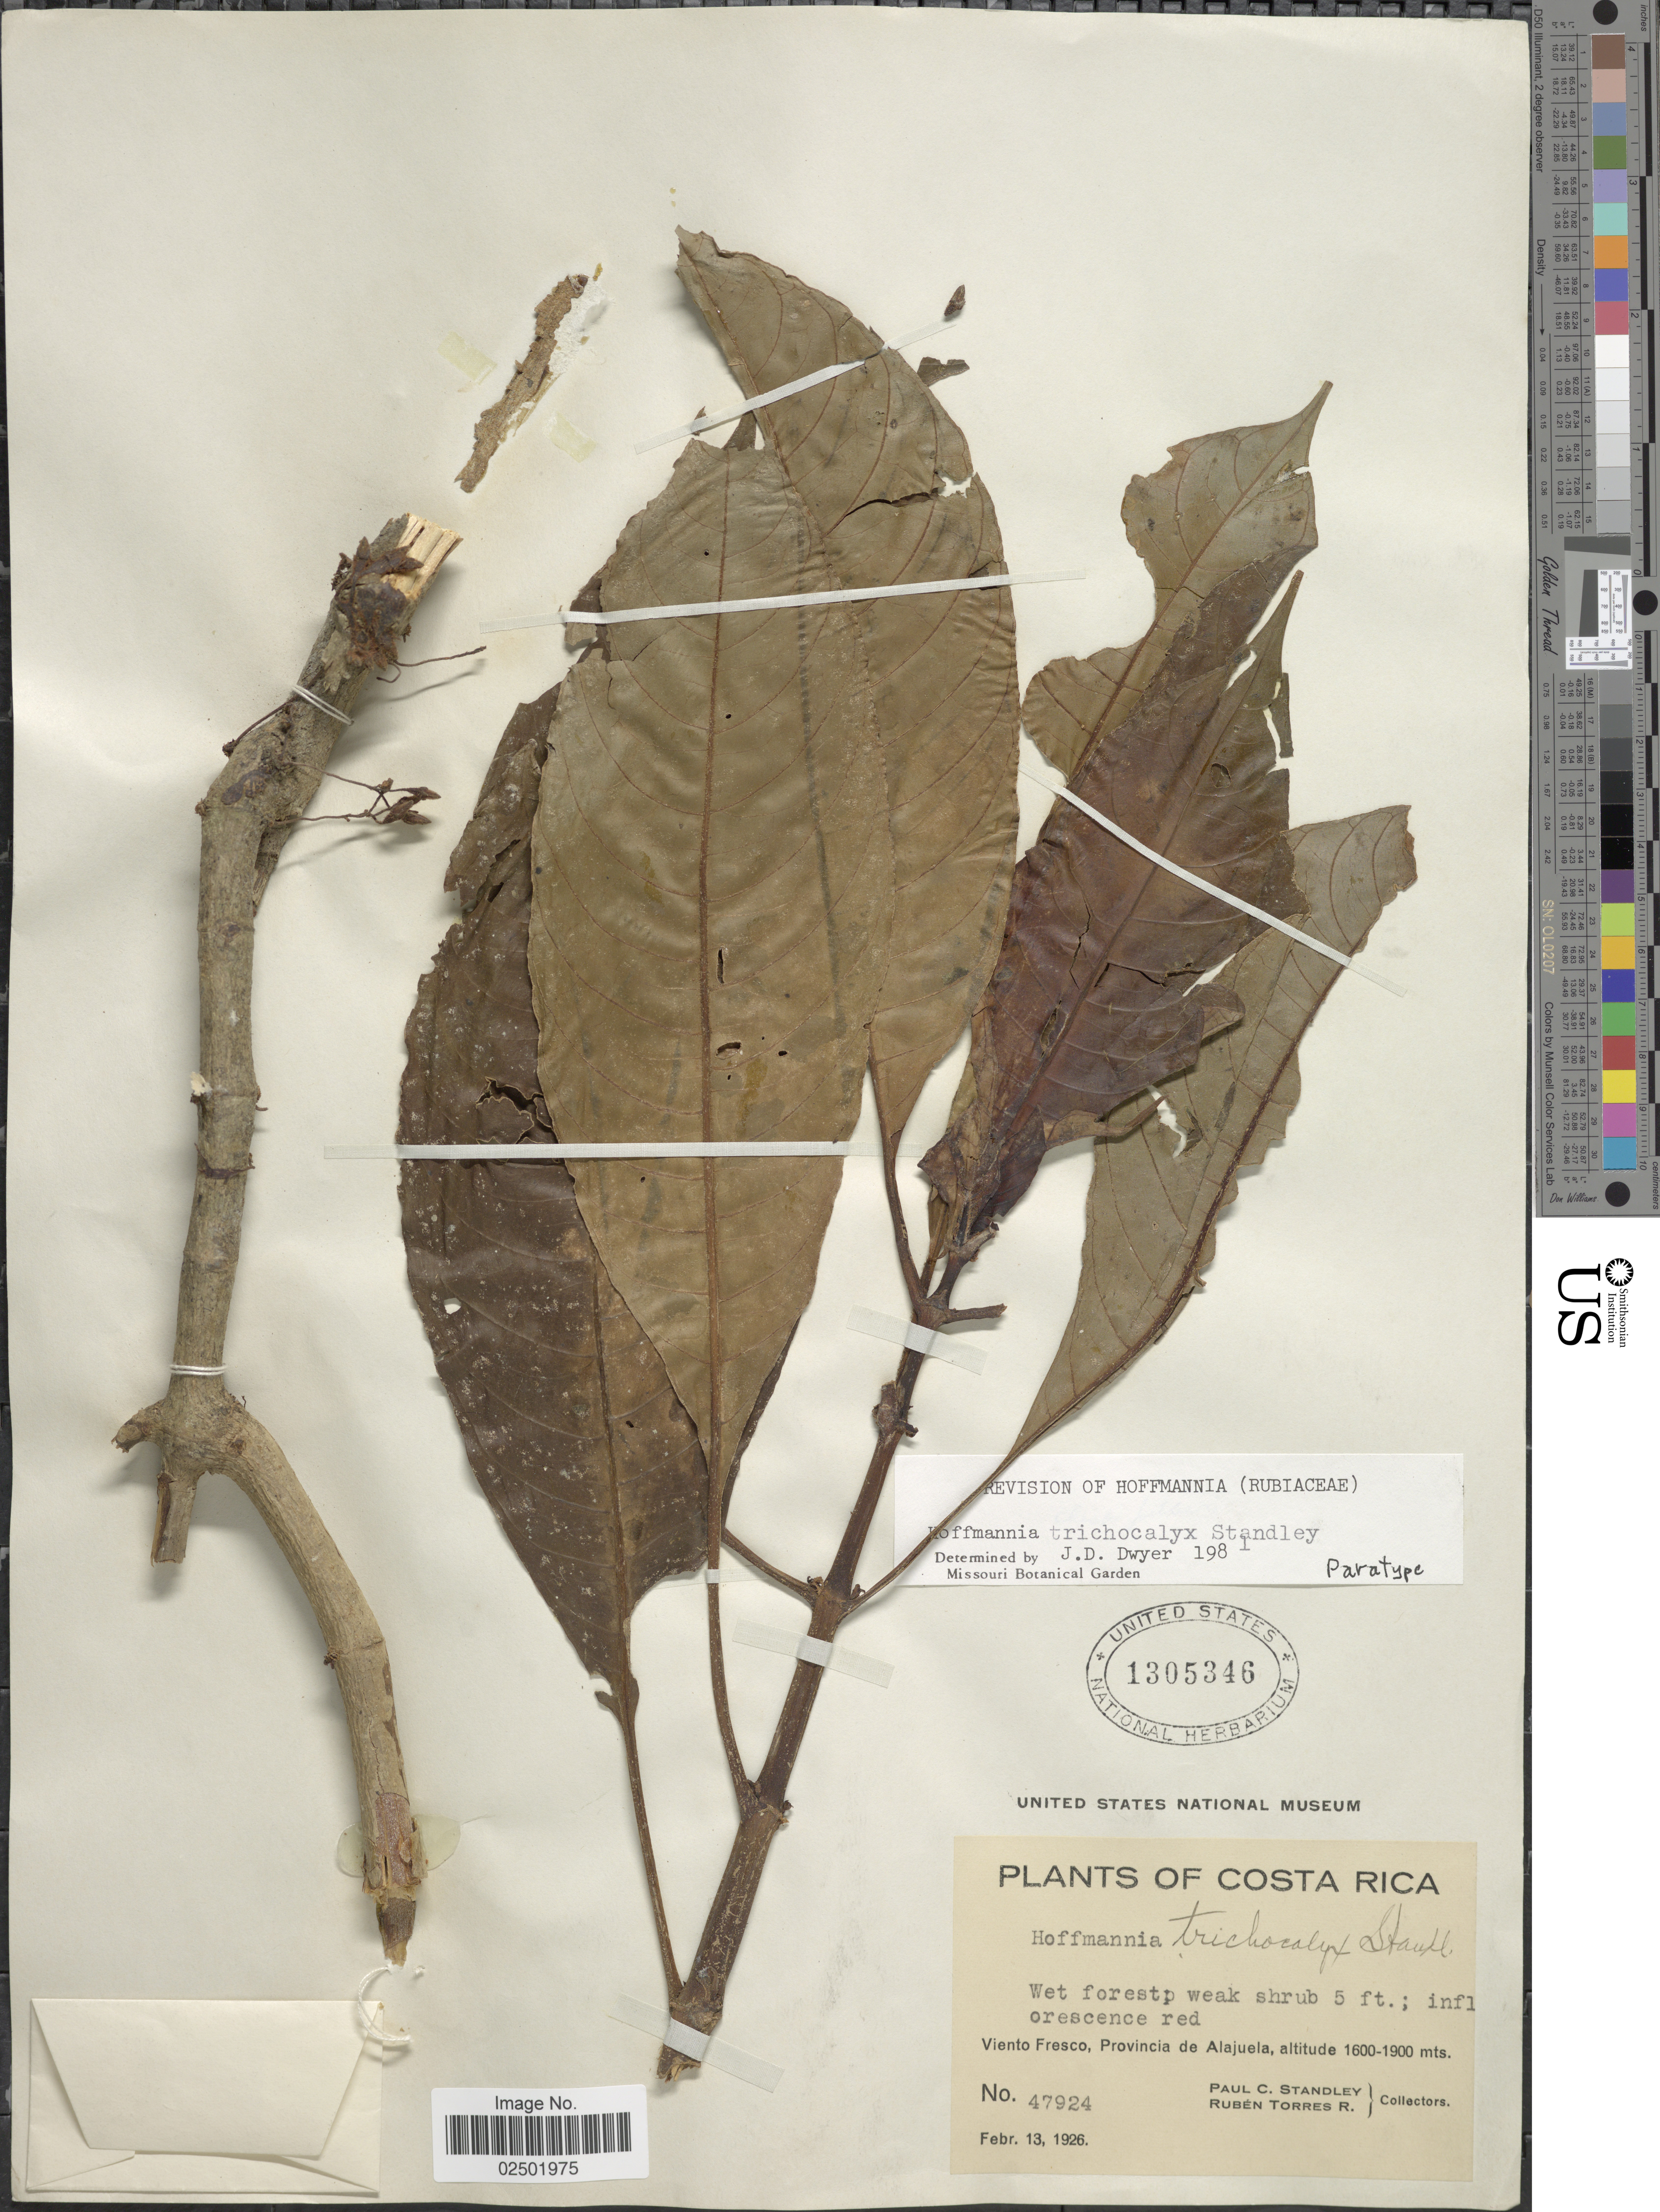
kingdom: Plantae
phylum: Tracheophyta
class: Magnoliopsida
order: Gentianales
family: Rubiaceae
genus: Hoffmannia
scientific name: Hoffmannia trichocalyx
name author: Standl.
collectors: P. C. Standley & R. Torres Rojas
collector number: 47924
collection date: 1926-02-13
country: Costa Rica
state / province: Alajuela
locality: Viento Fresco,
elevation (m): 1600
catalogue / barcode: US 1305346